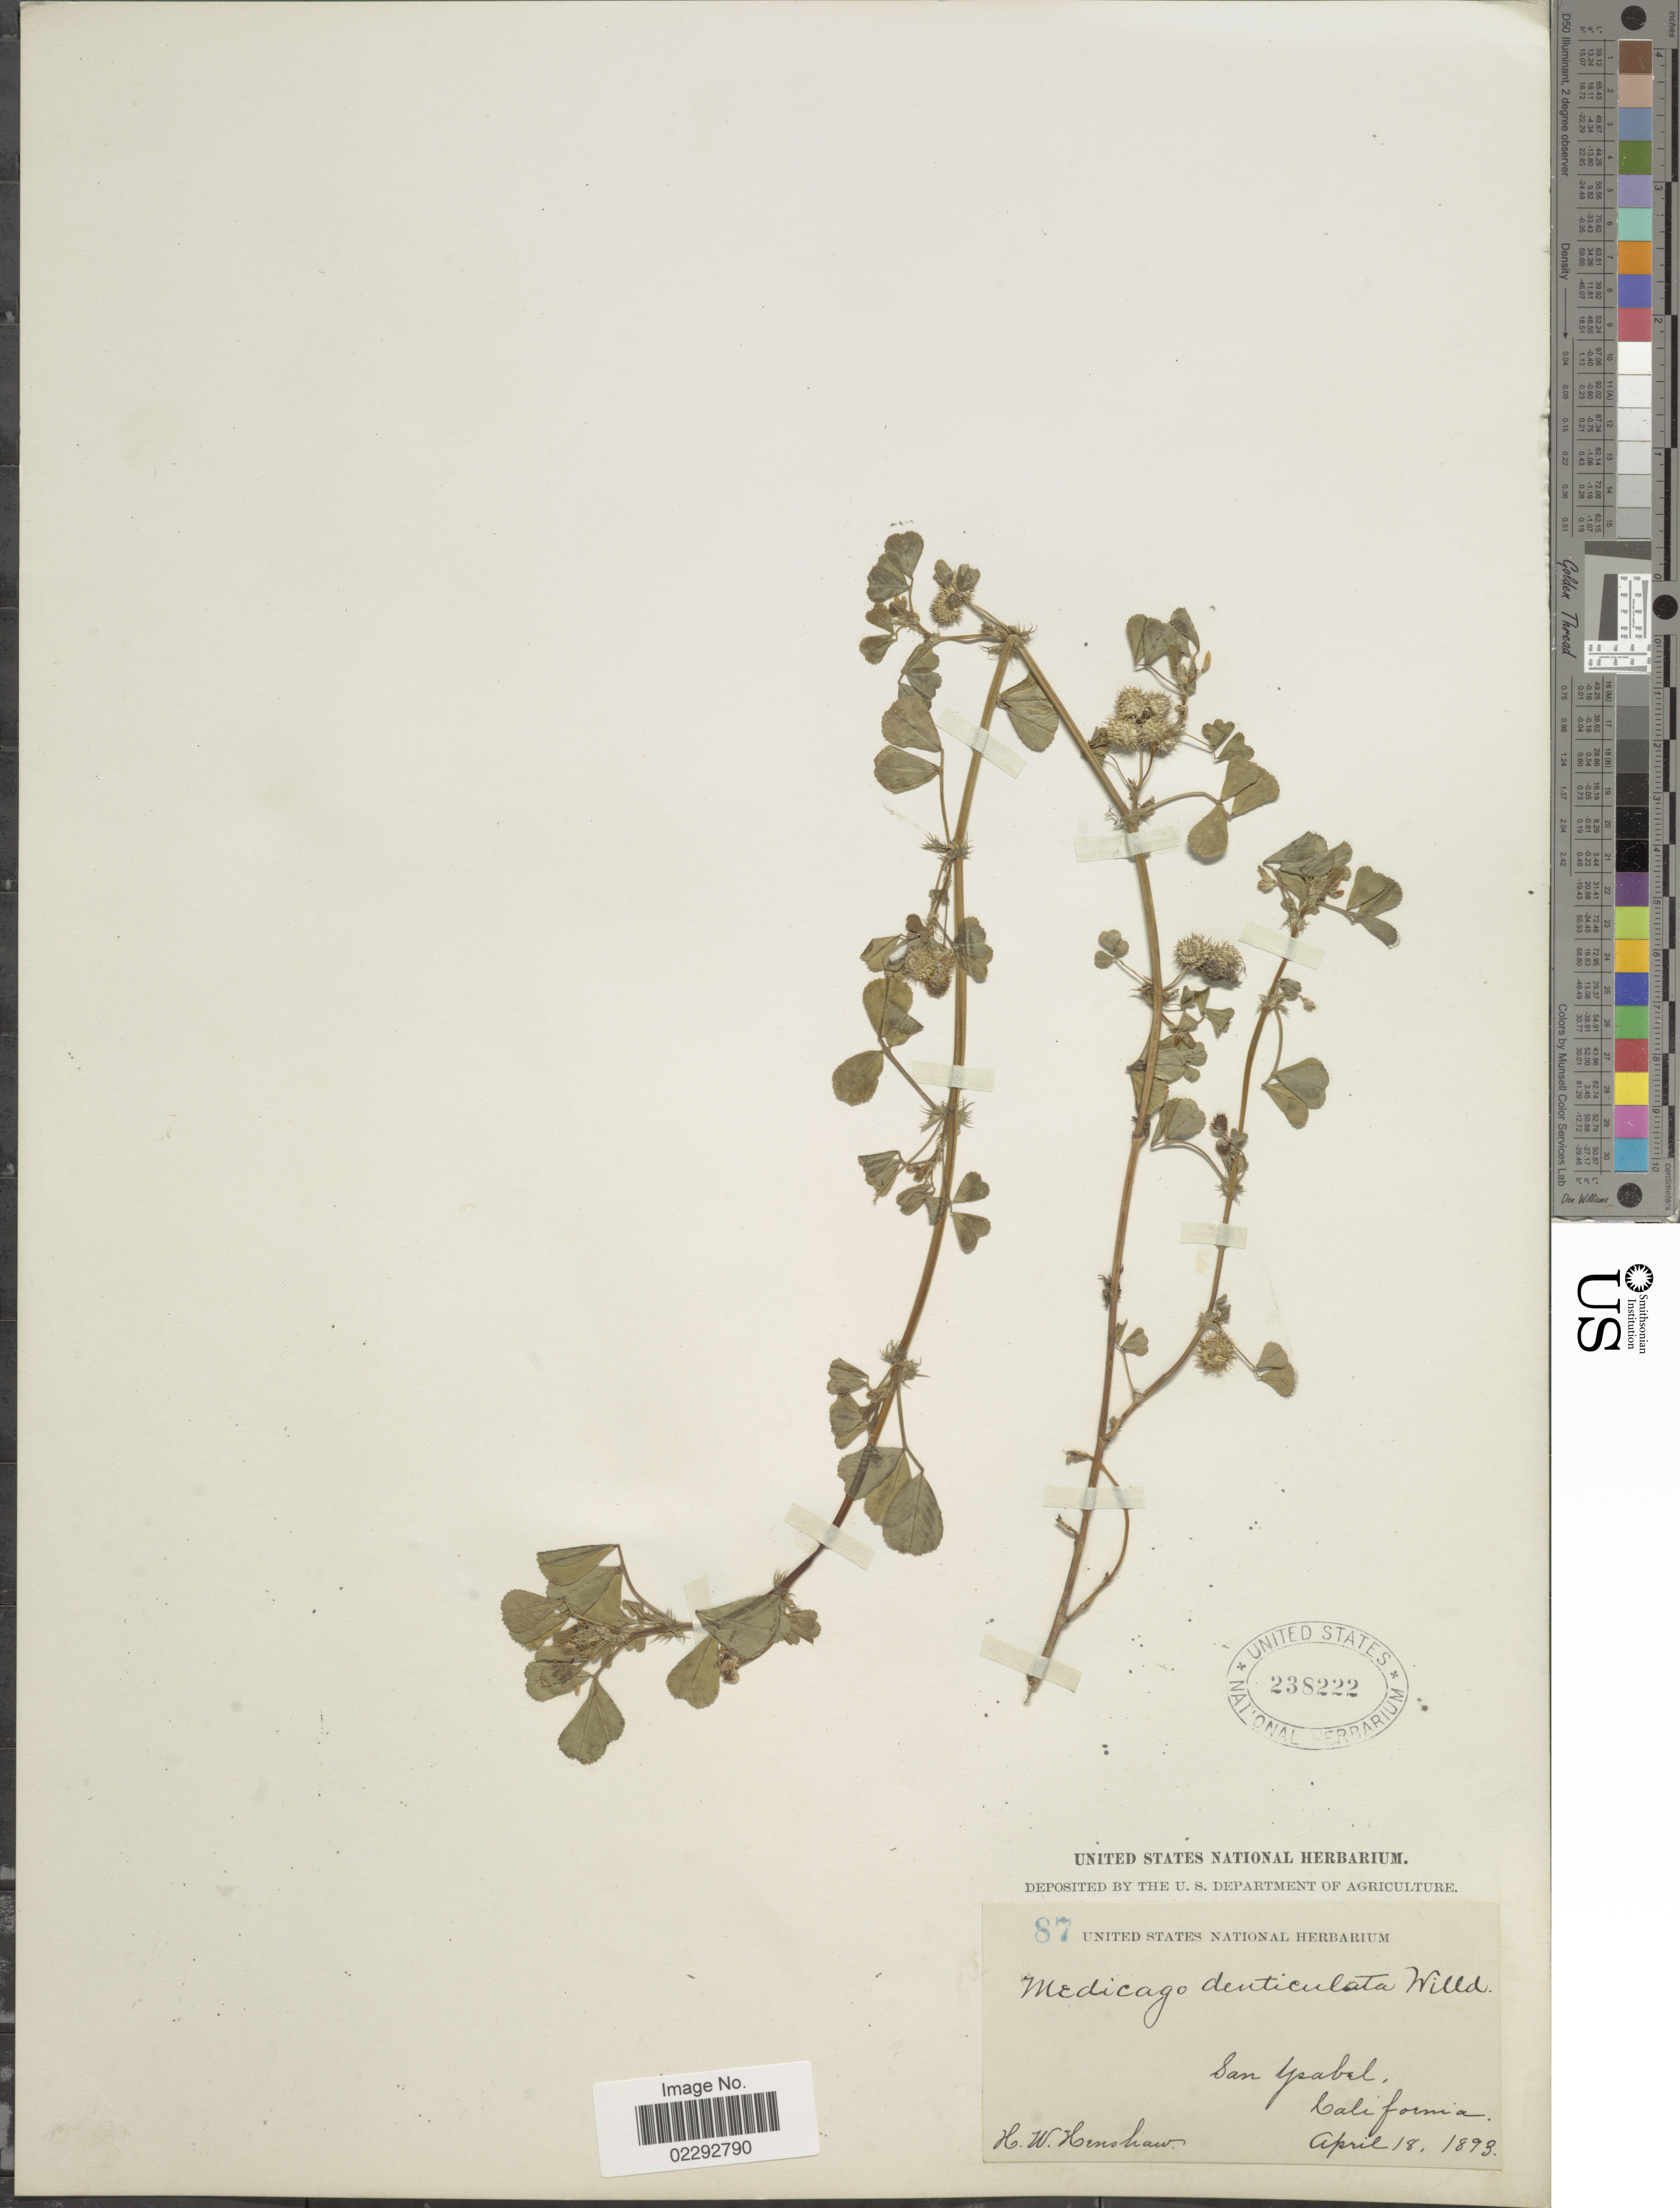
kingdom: Plantae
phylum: Tracheophyta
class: Magnoliopsida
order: Fabales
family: Fabaceae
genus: Medicago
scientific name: Medicago denticulata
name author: Willd.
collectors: H. Henshaw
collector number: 87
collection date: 1893-04-18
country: United States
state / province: California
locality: San Ysabel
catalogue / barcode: US 238222